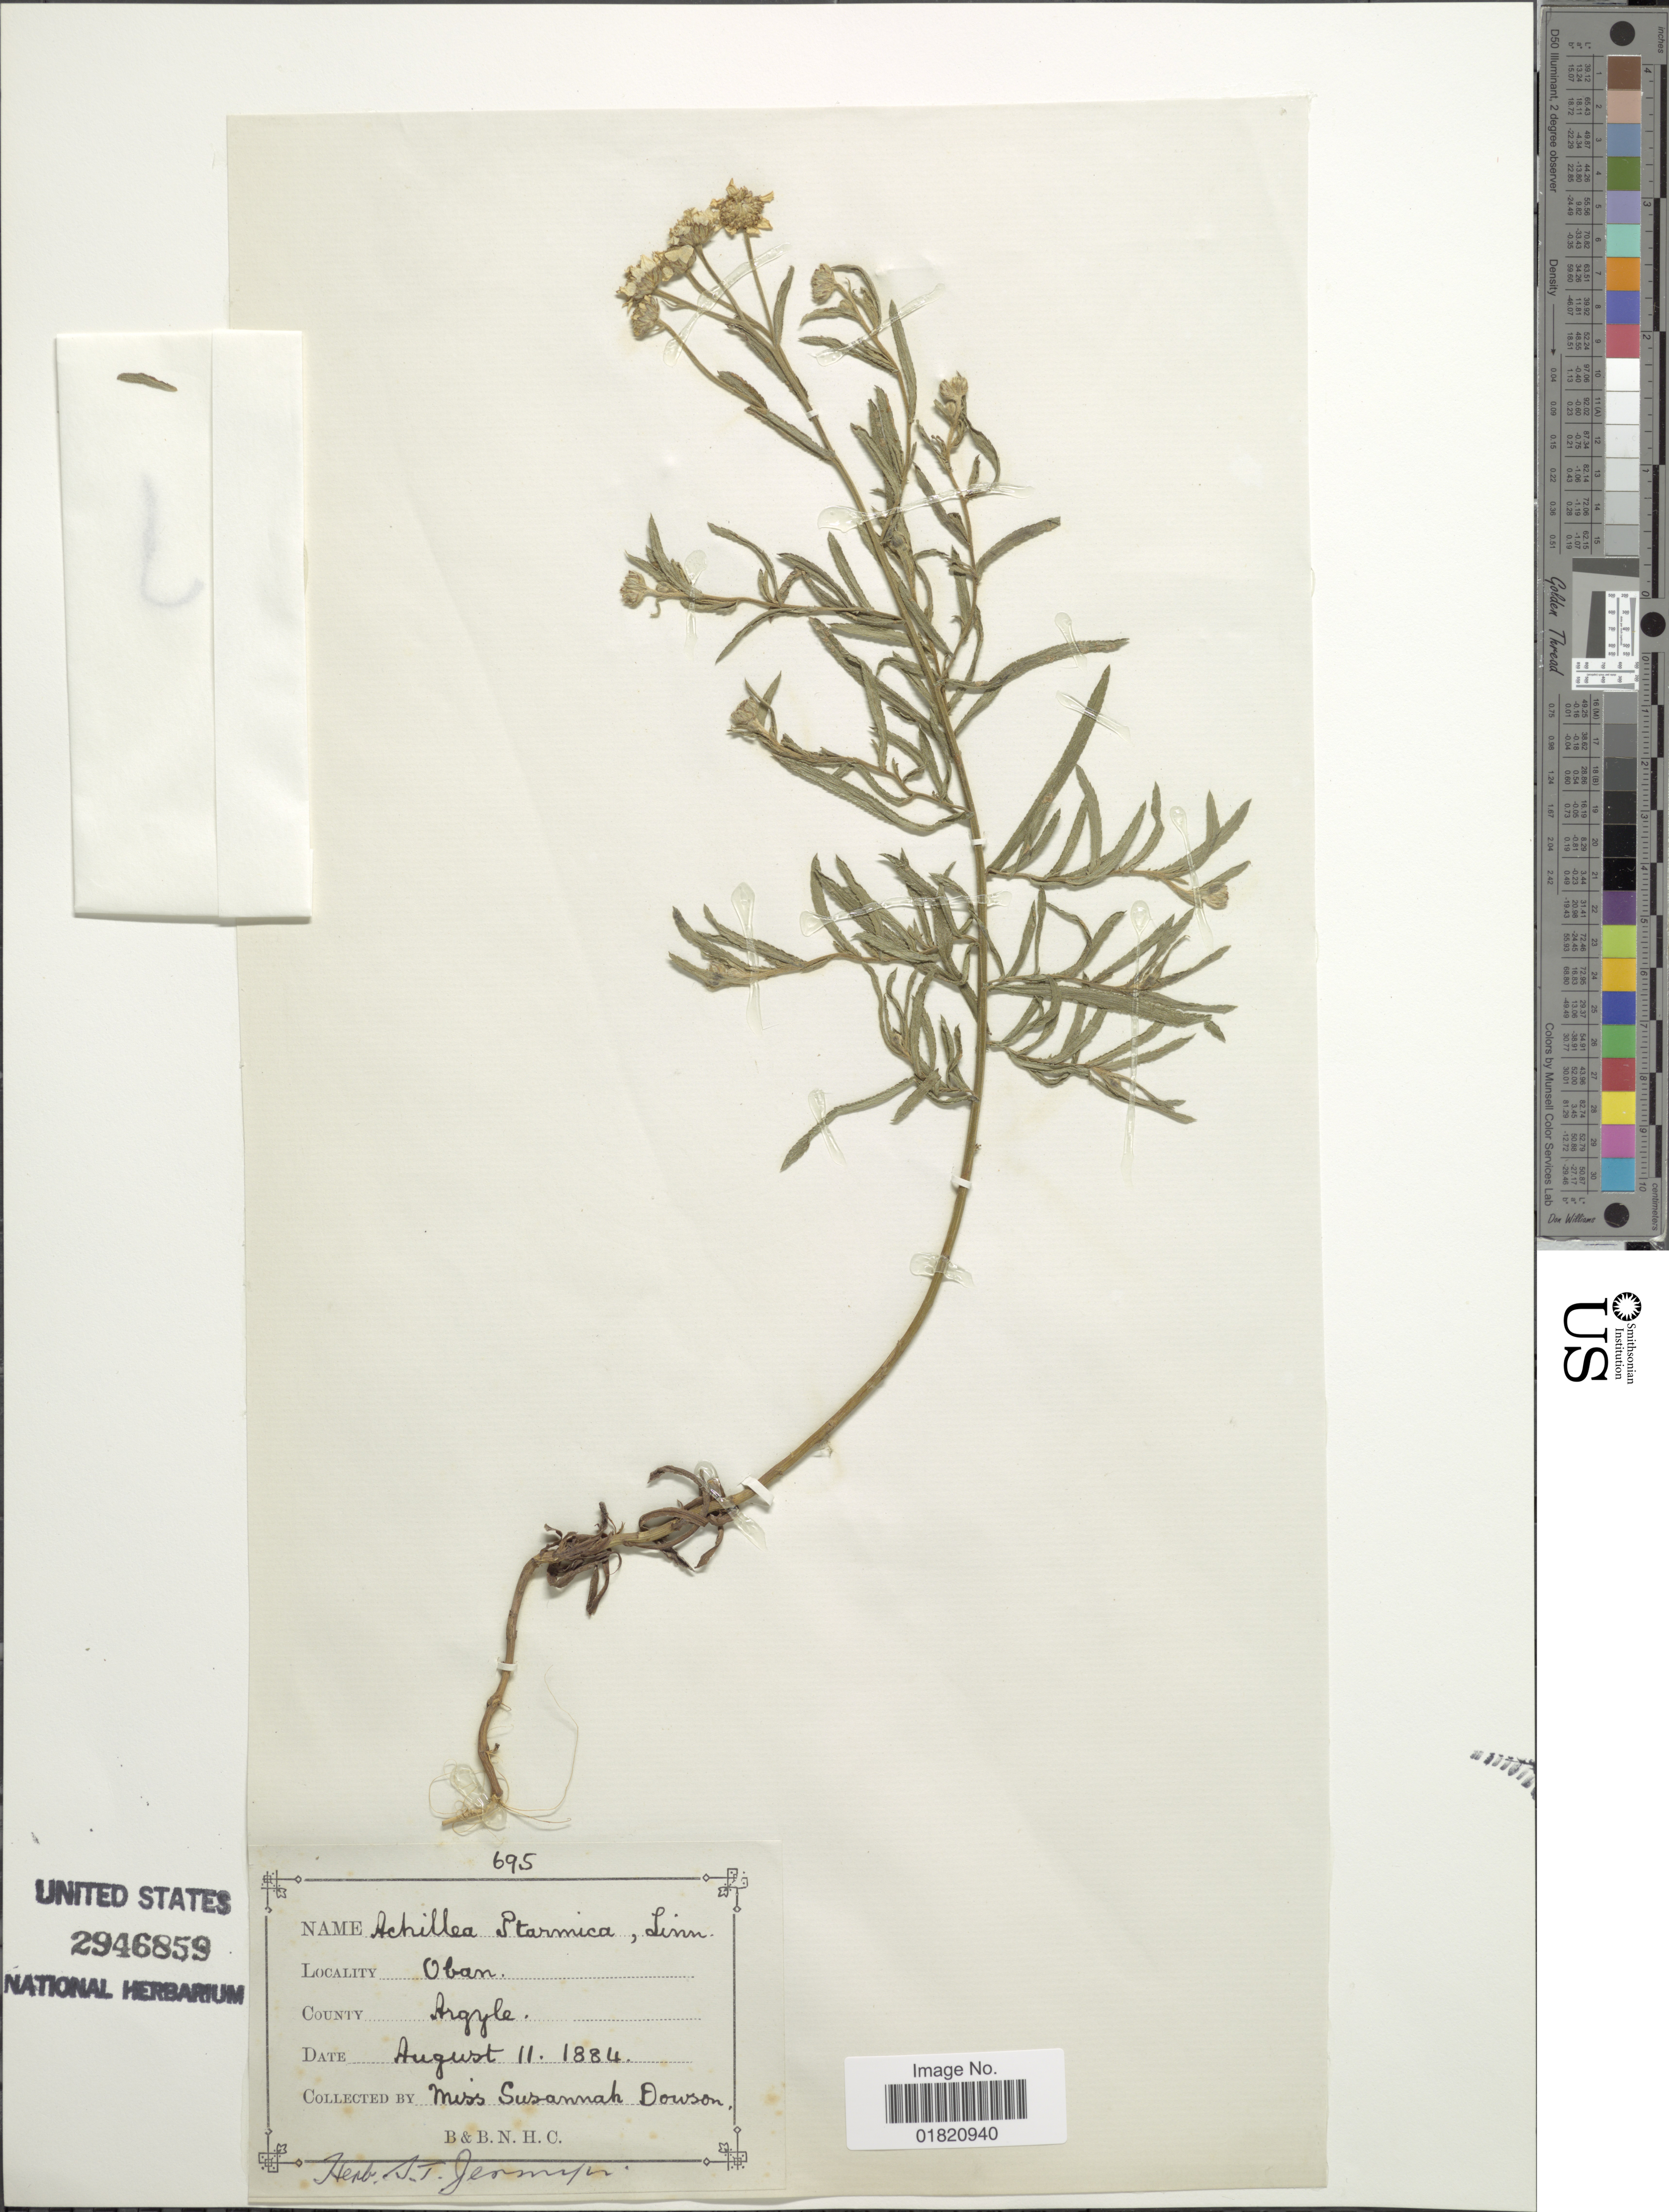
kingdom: Plantae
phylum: Tracheophyta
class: Magnoliopsida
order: Asterales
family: Asteraceae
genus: Achillea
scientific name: Achillea ptarmica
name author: L.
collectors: S. Dowson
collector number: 695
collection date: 1884-08-11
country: United Kingdom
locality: Oban. County Argyle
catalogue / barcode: US 2946859